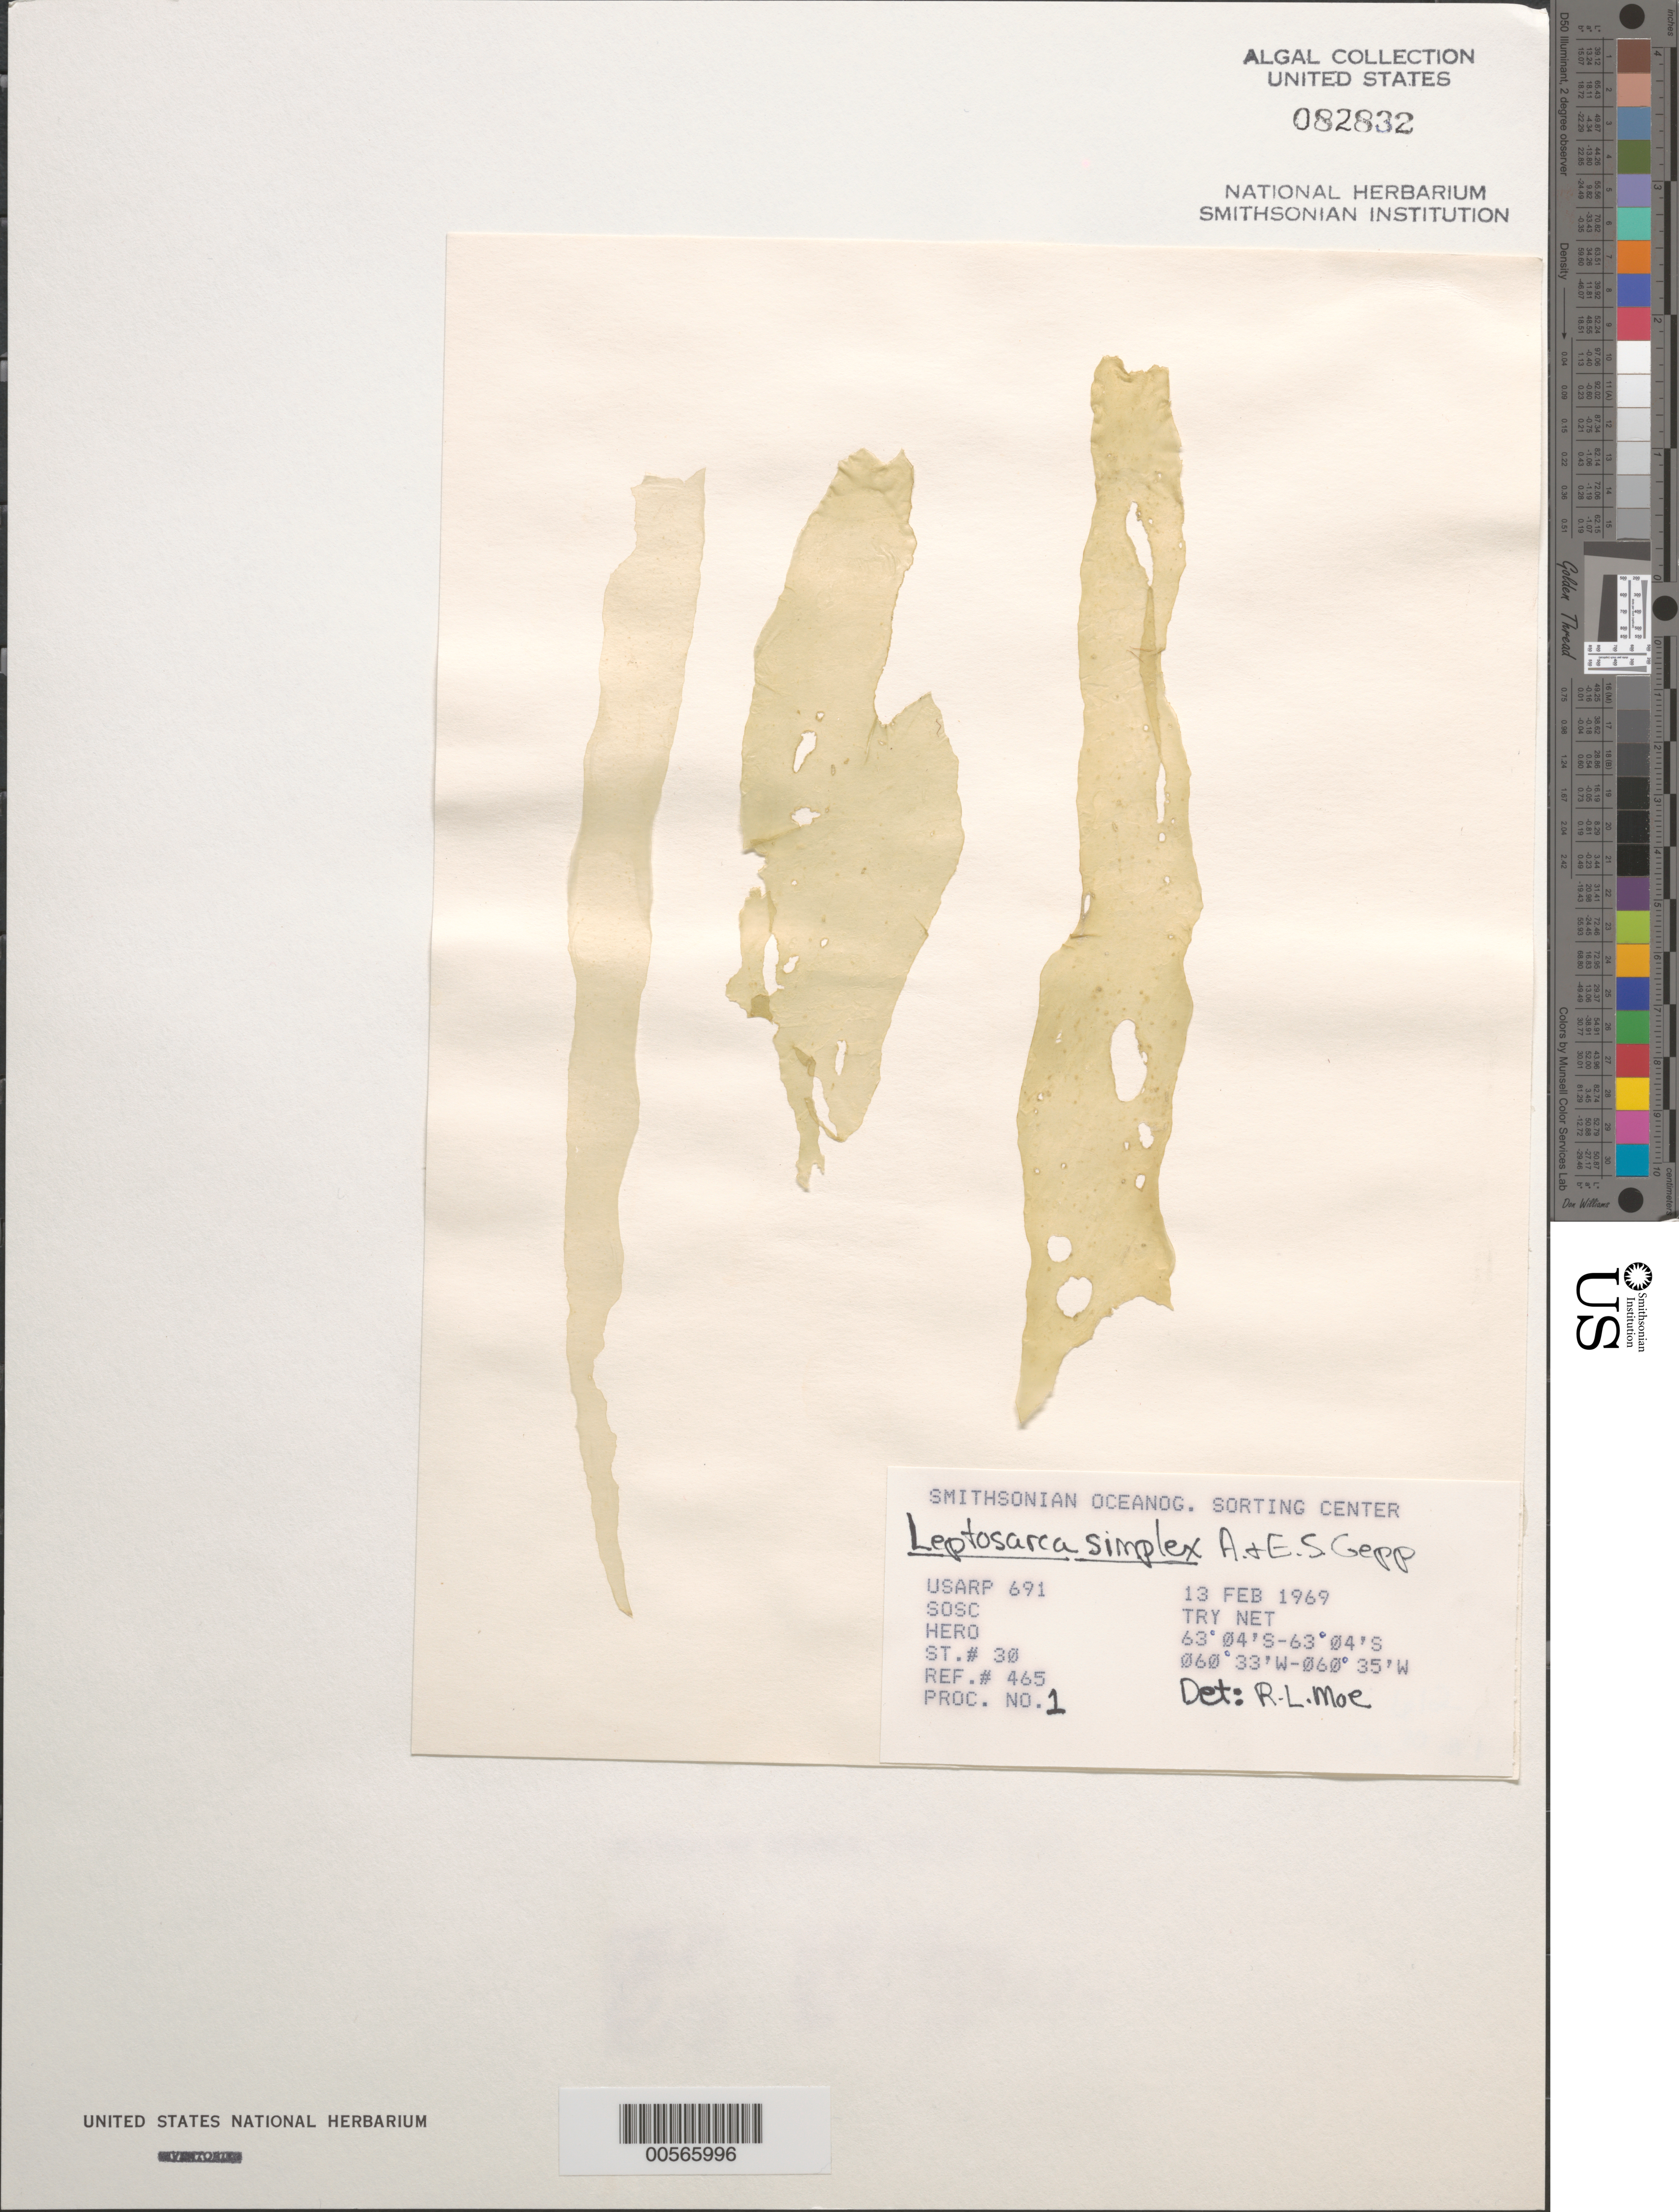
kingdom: Plantae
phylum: Rhodophyta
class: Florideophyceae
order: Palmariales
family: Palmariaceae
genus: Palmaria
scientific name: Palmaria decipiens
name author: (Reinsch) Ricker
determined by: Algae name updating Project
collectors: SOSC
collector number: Station 30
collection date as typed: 13 Feb 1969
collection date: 1969-02-13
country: Antarctica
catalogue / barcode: US 82832